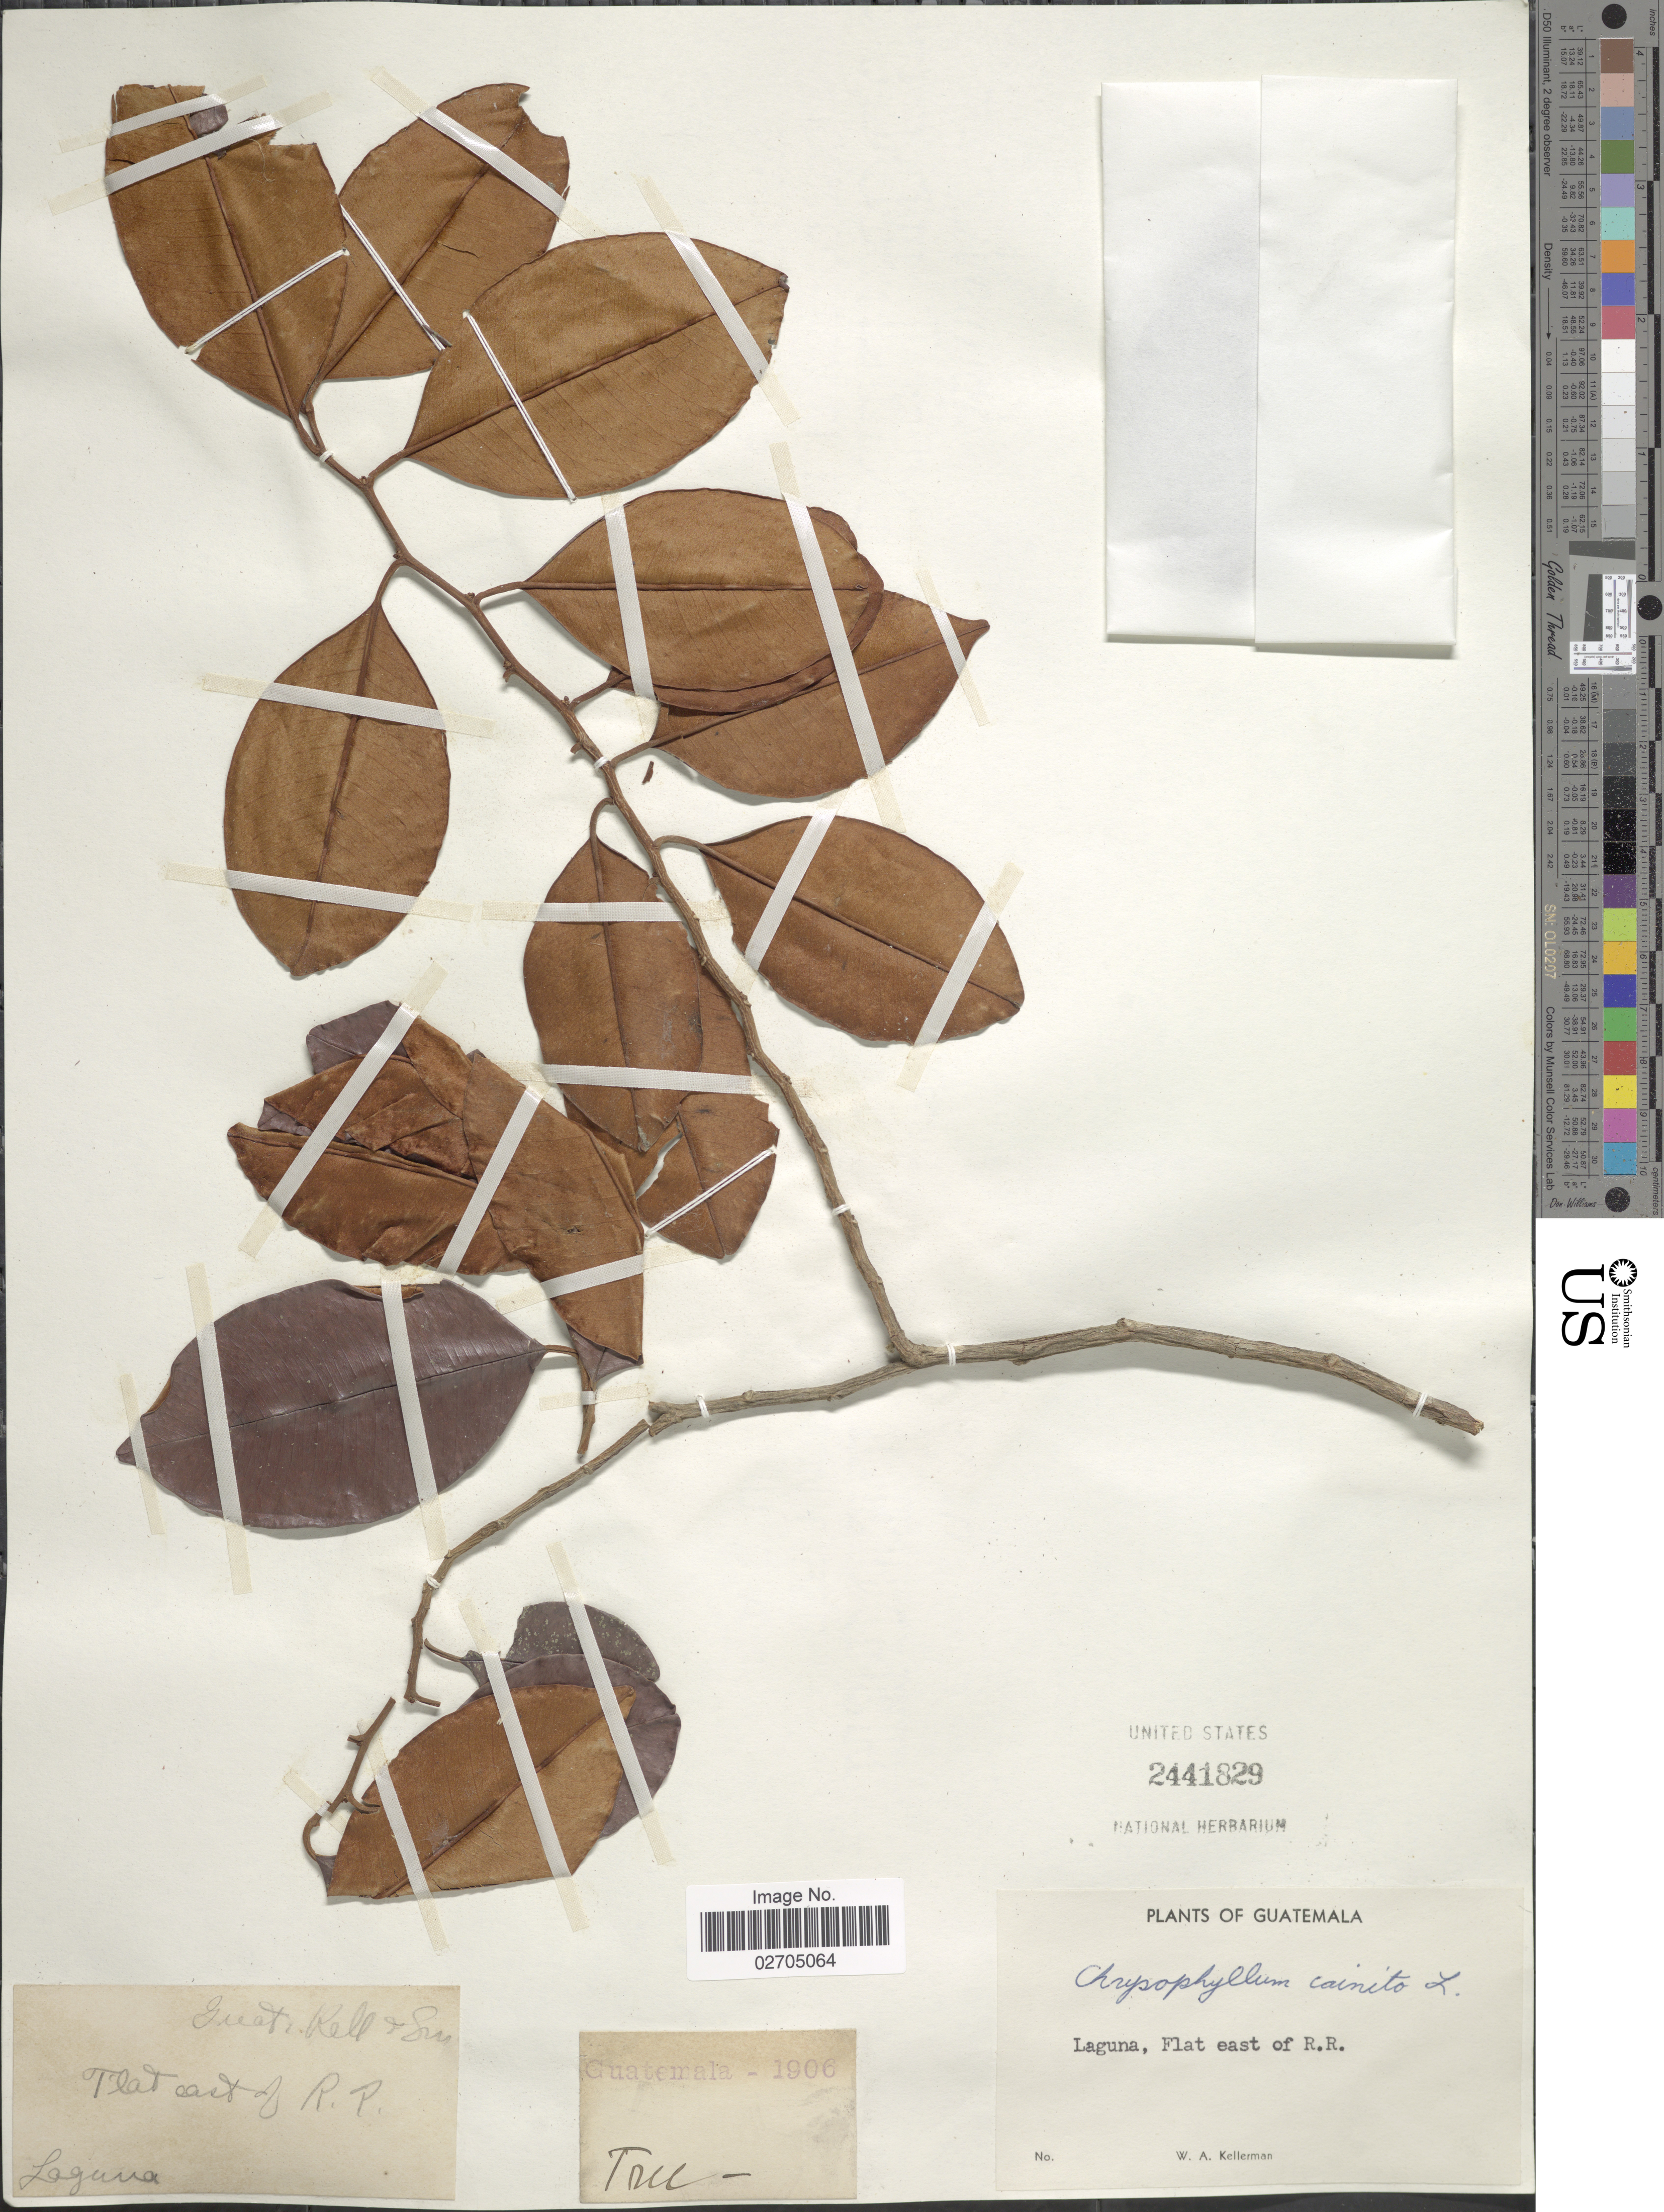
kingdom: Plantae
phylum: Tracheophyta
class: Magnoliopsida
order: Ericales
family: Sapotaceae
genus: Chrysophyllum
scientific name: Chrysophyllum cainito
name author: L.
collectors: W. Kellerman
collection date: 1906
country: Guatemala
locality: Flat east of R.R., Laguna.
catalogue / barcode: US 2441829